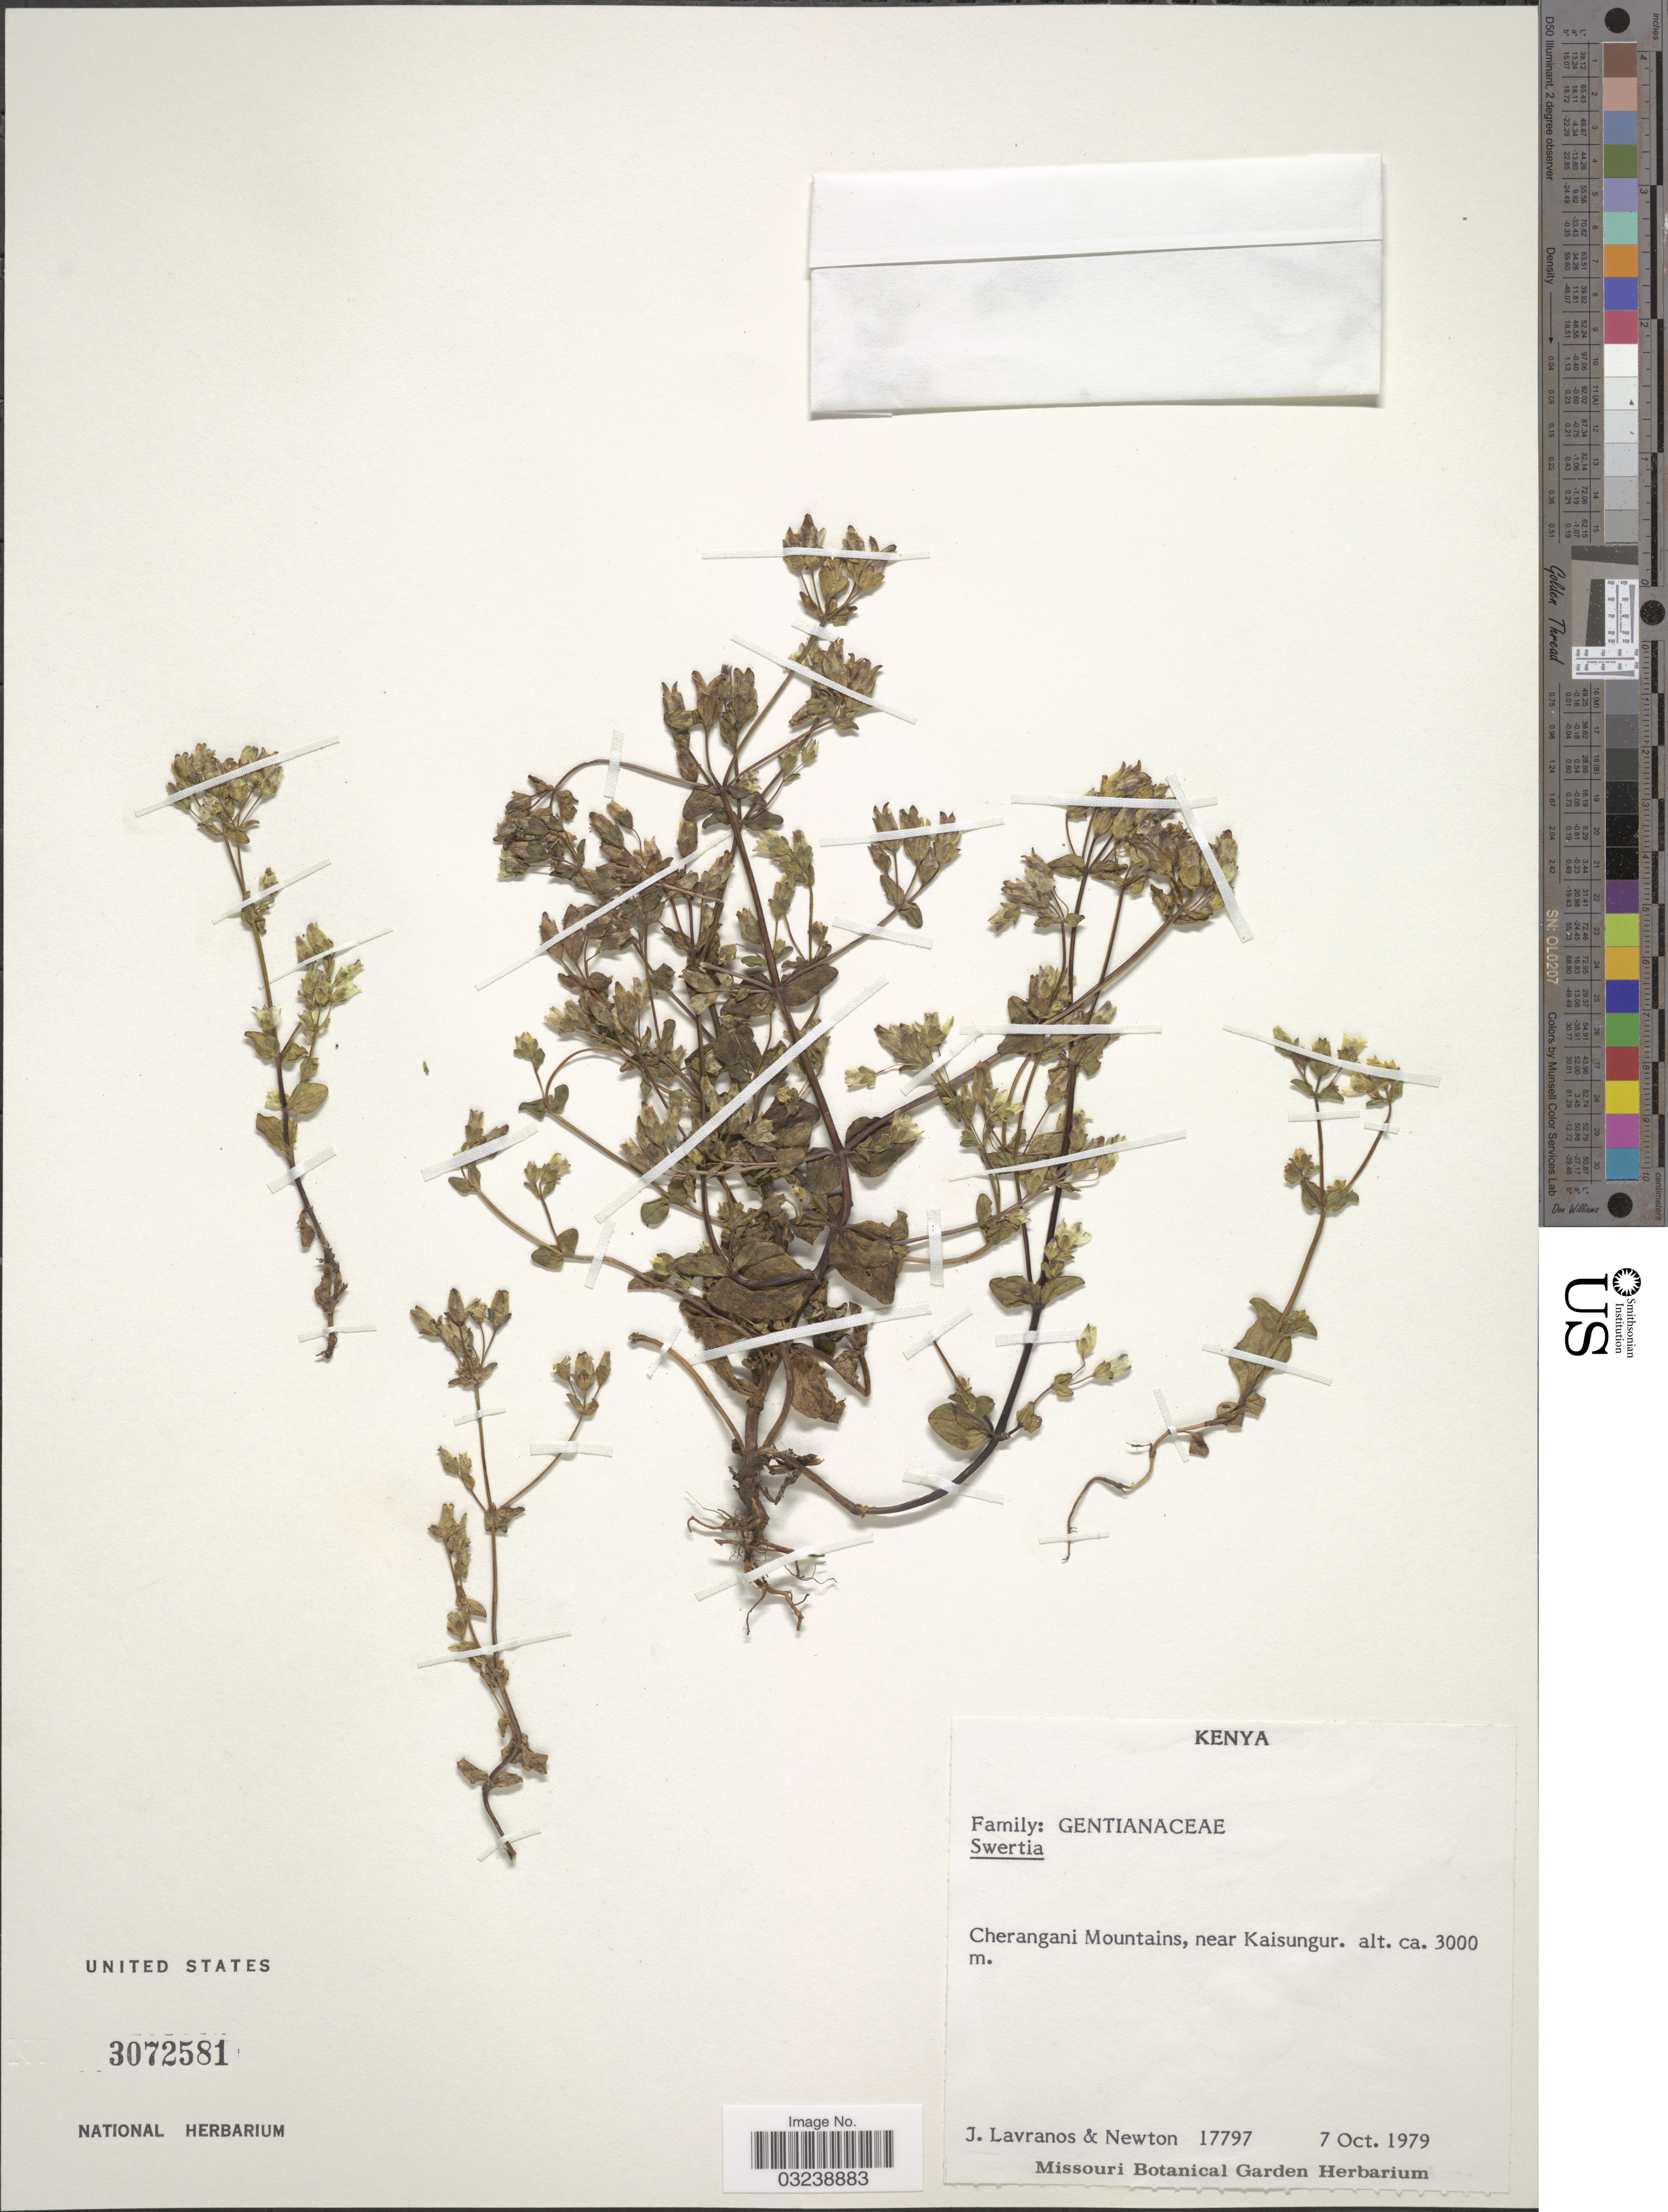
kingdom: Plantae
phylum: Tracheophyta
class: Magnoliopsida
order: Gentianales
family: Gentianaceae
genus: Swertia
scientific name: Swertia sp.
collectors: J. Lavranos & -. Newton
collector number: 17797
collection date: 1979-10-07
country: Kenya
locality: Cherangani Mountains, near Kaisungur.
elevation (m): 3000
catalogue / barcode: US 3072581